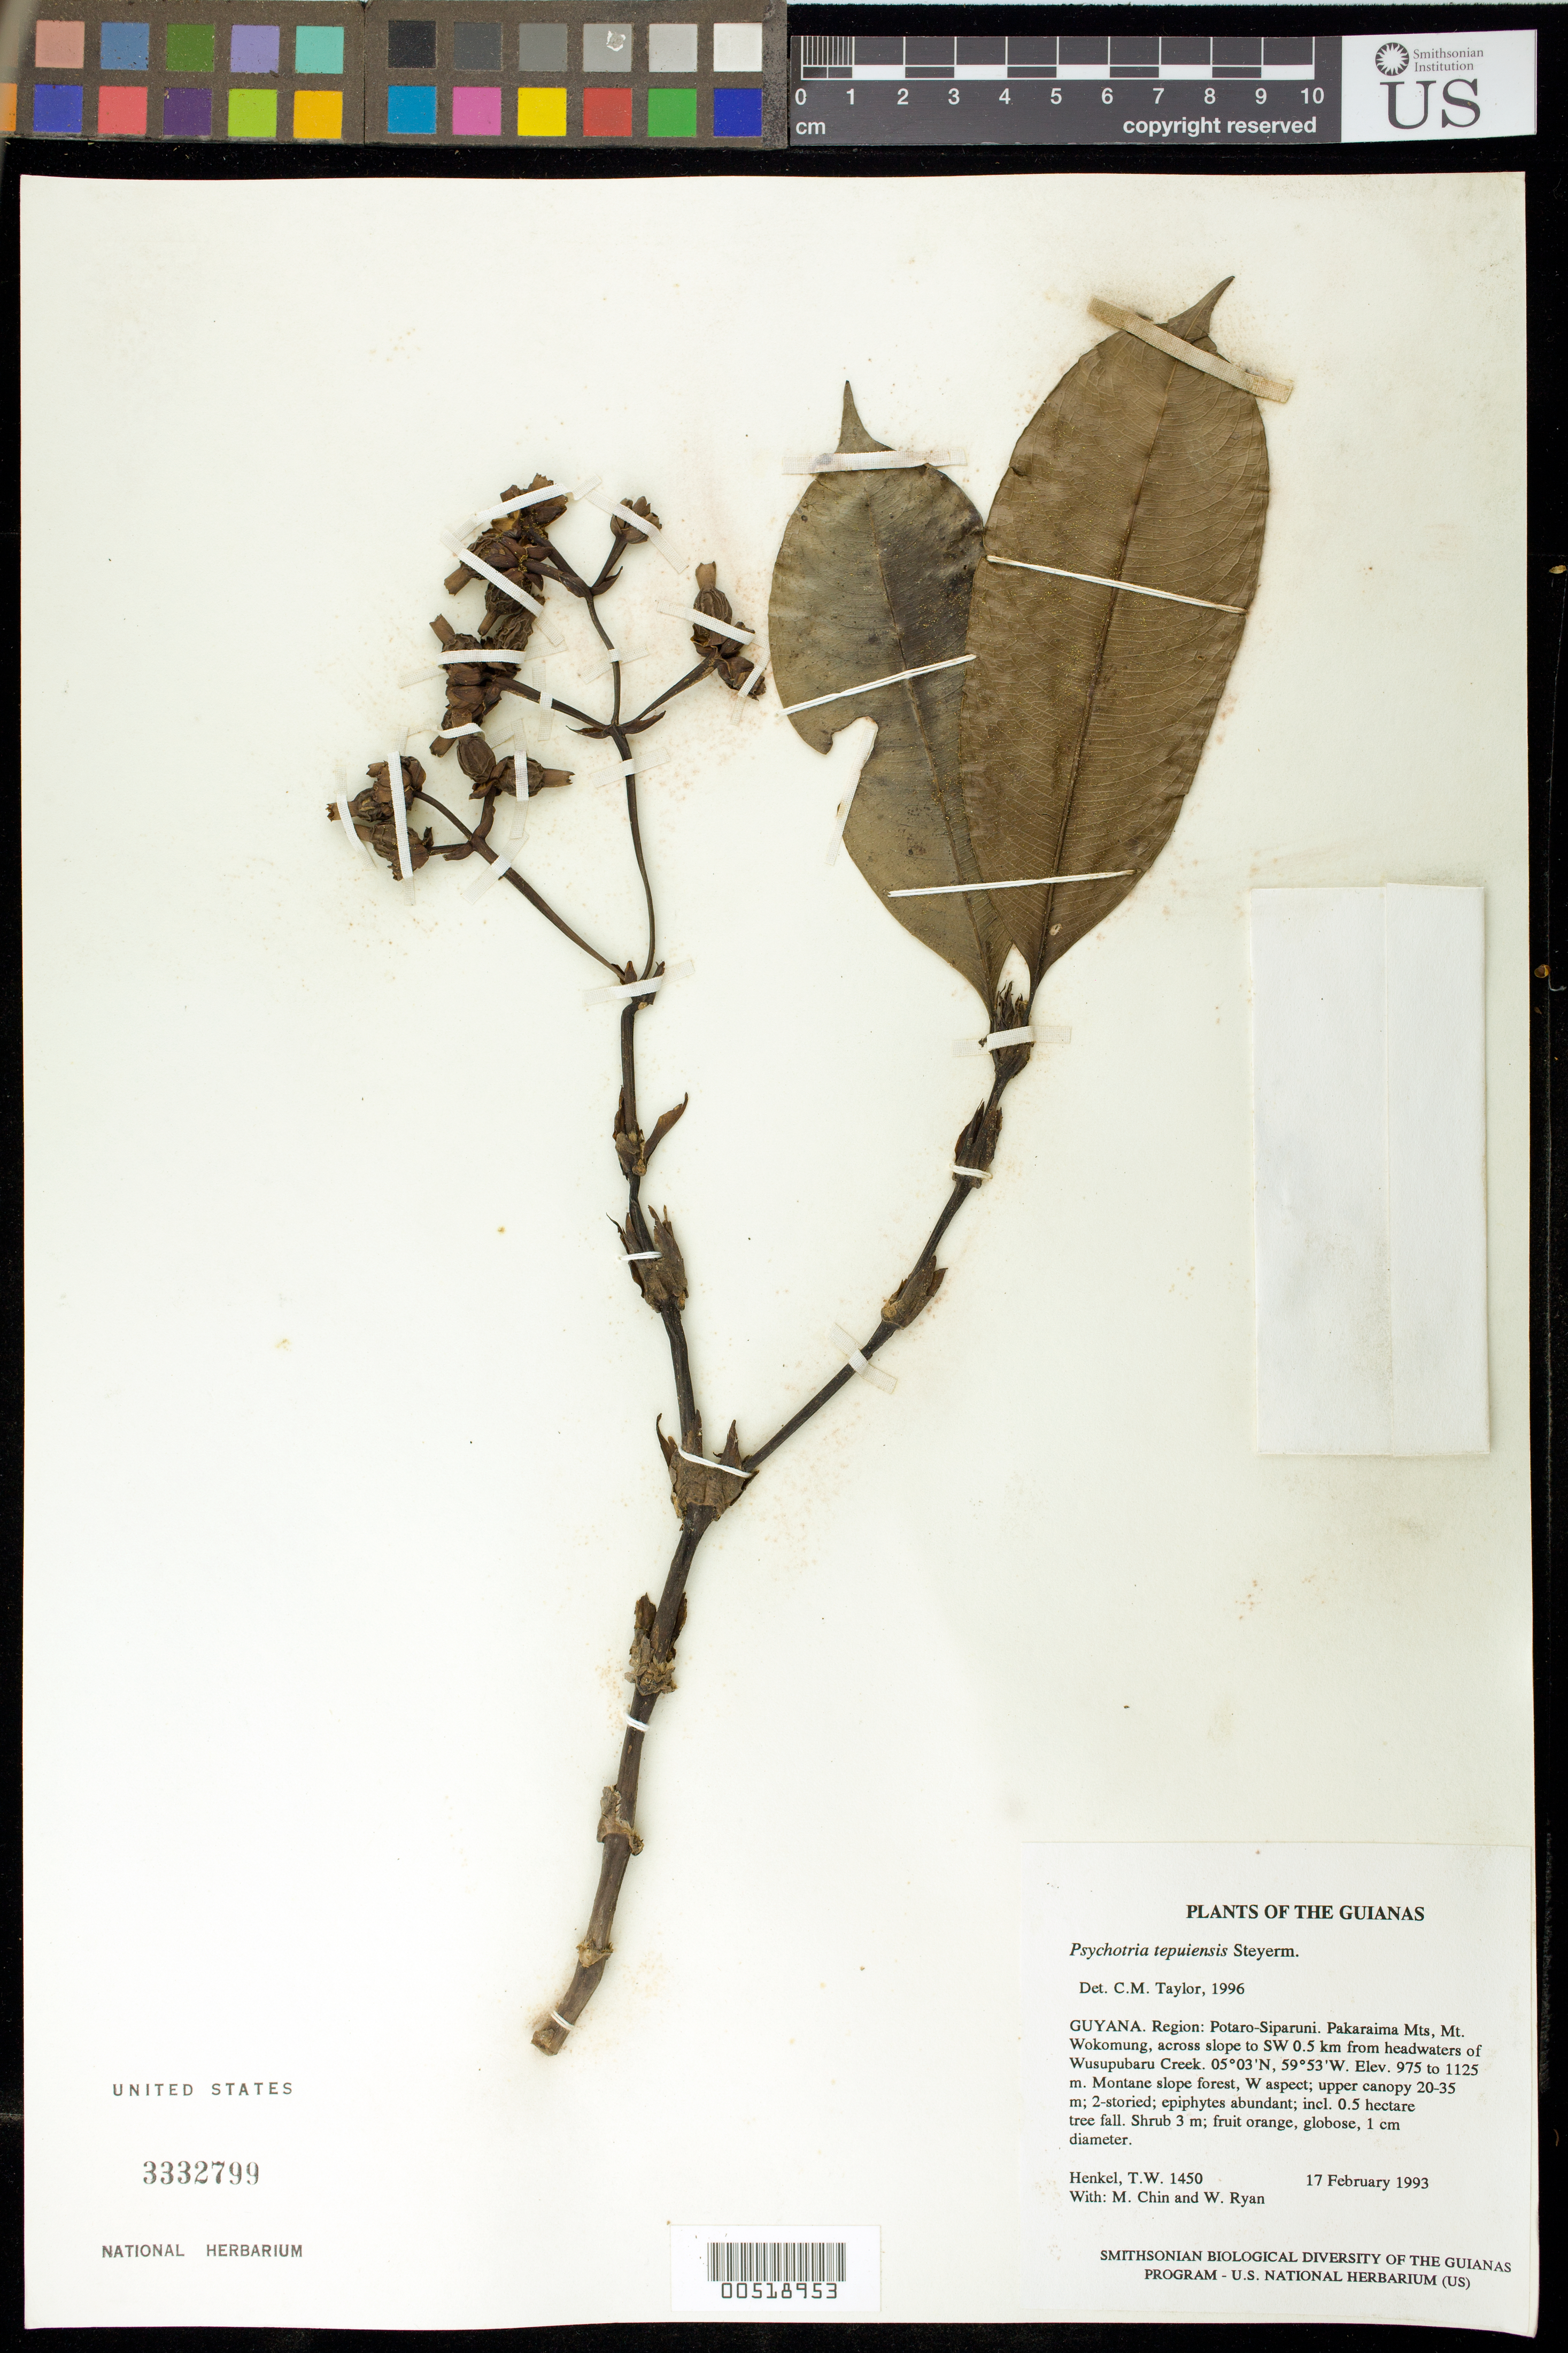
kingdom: Plantae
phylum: Tracheophyta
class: Magnoliopsida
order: Gentianales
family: Rubiaceae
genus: Palicourea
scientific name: Palicourea tepuiensis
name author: (Steyerm.) C.M. Taylor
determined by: Kirkbride, J. H., Jr.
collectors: T. Henkel, M. Chin & W. Ryan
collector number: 1450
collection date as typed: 17 February 1993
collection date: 1993-02-17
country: Guyana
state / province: Potaro-Siparuni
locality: Pakaraima Mts, Mt. Wokomung, across slope to SW 0.5 km from headwaters of Wusupubaru Creek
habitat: Montane slope forest, W aspect; upper canopy 20-35 m; 2-storied; epiphytes abundant; incl. 0.5 hectare tree fall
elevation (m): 975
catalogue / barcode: US 3332799